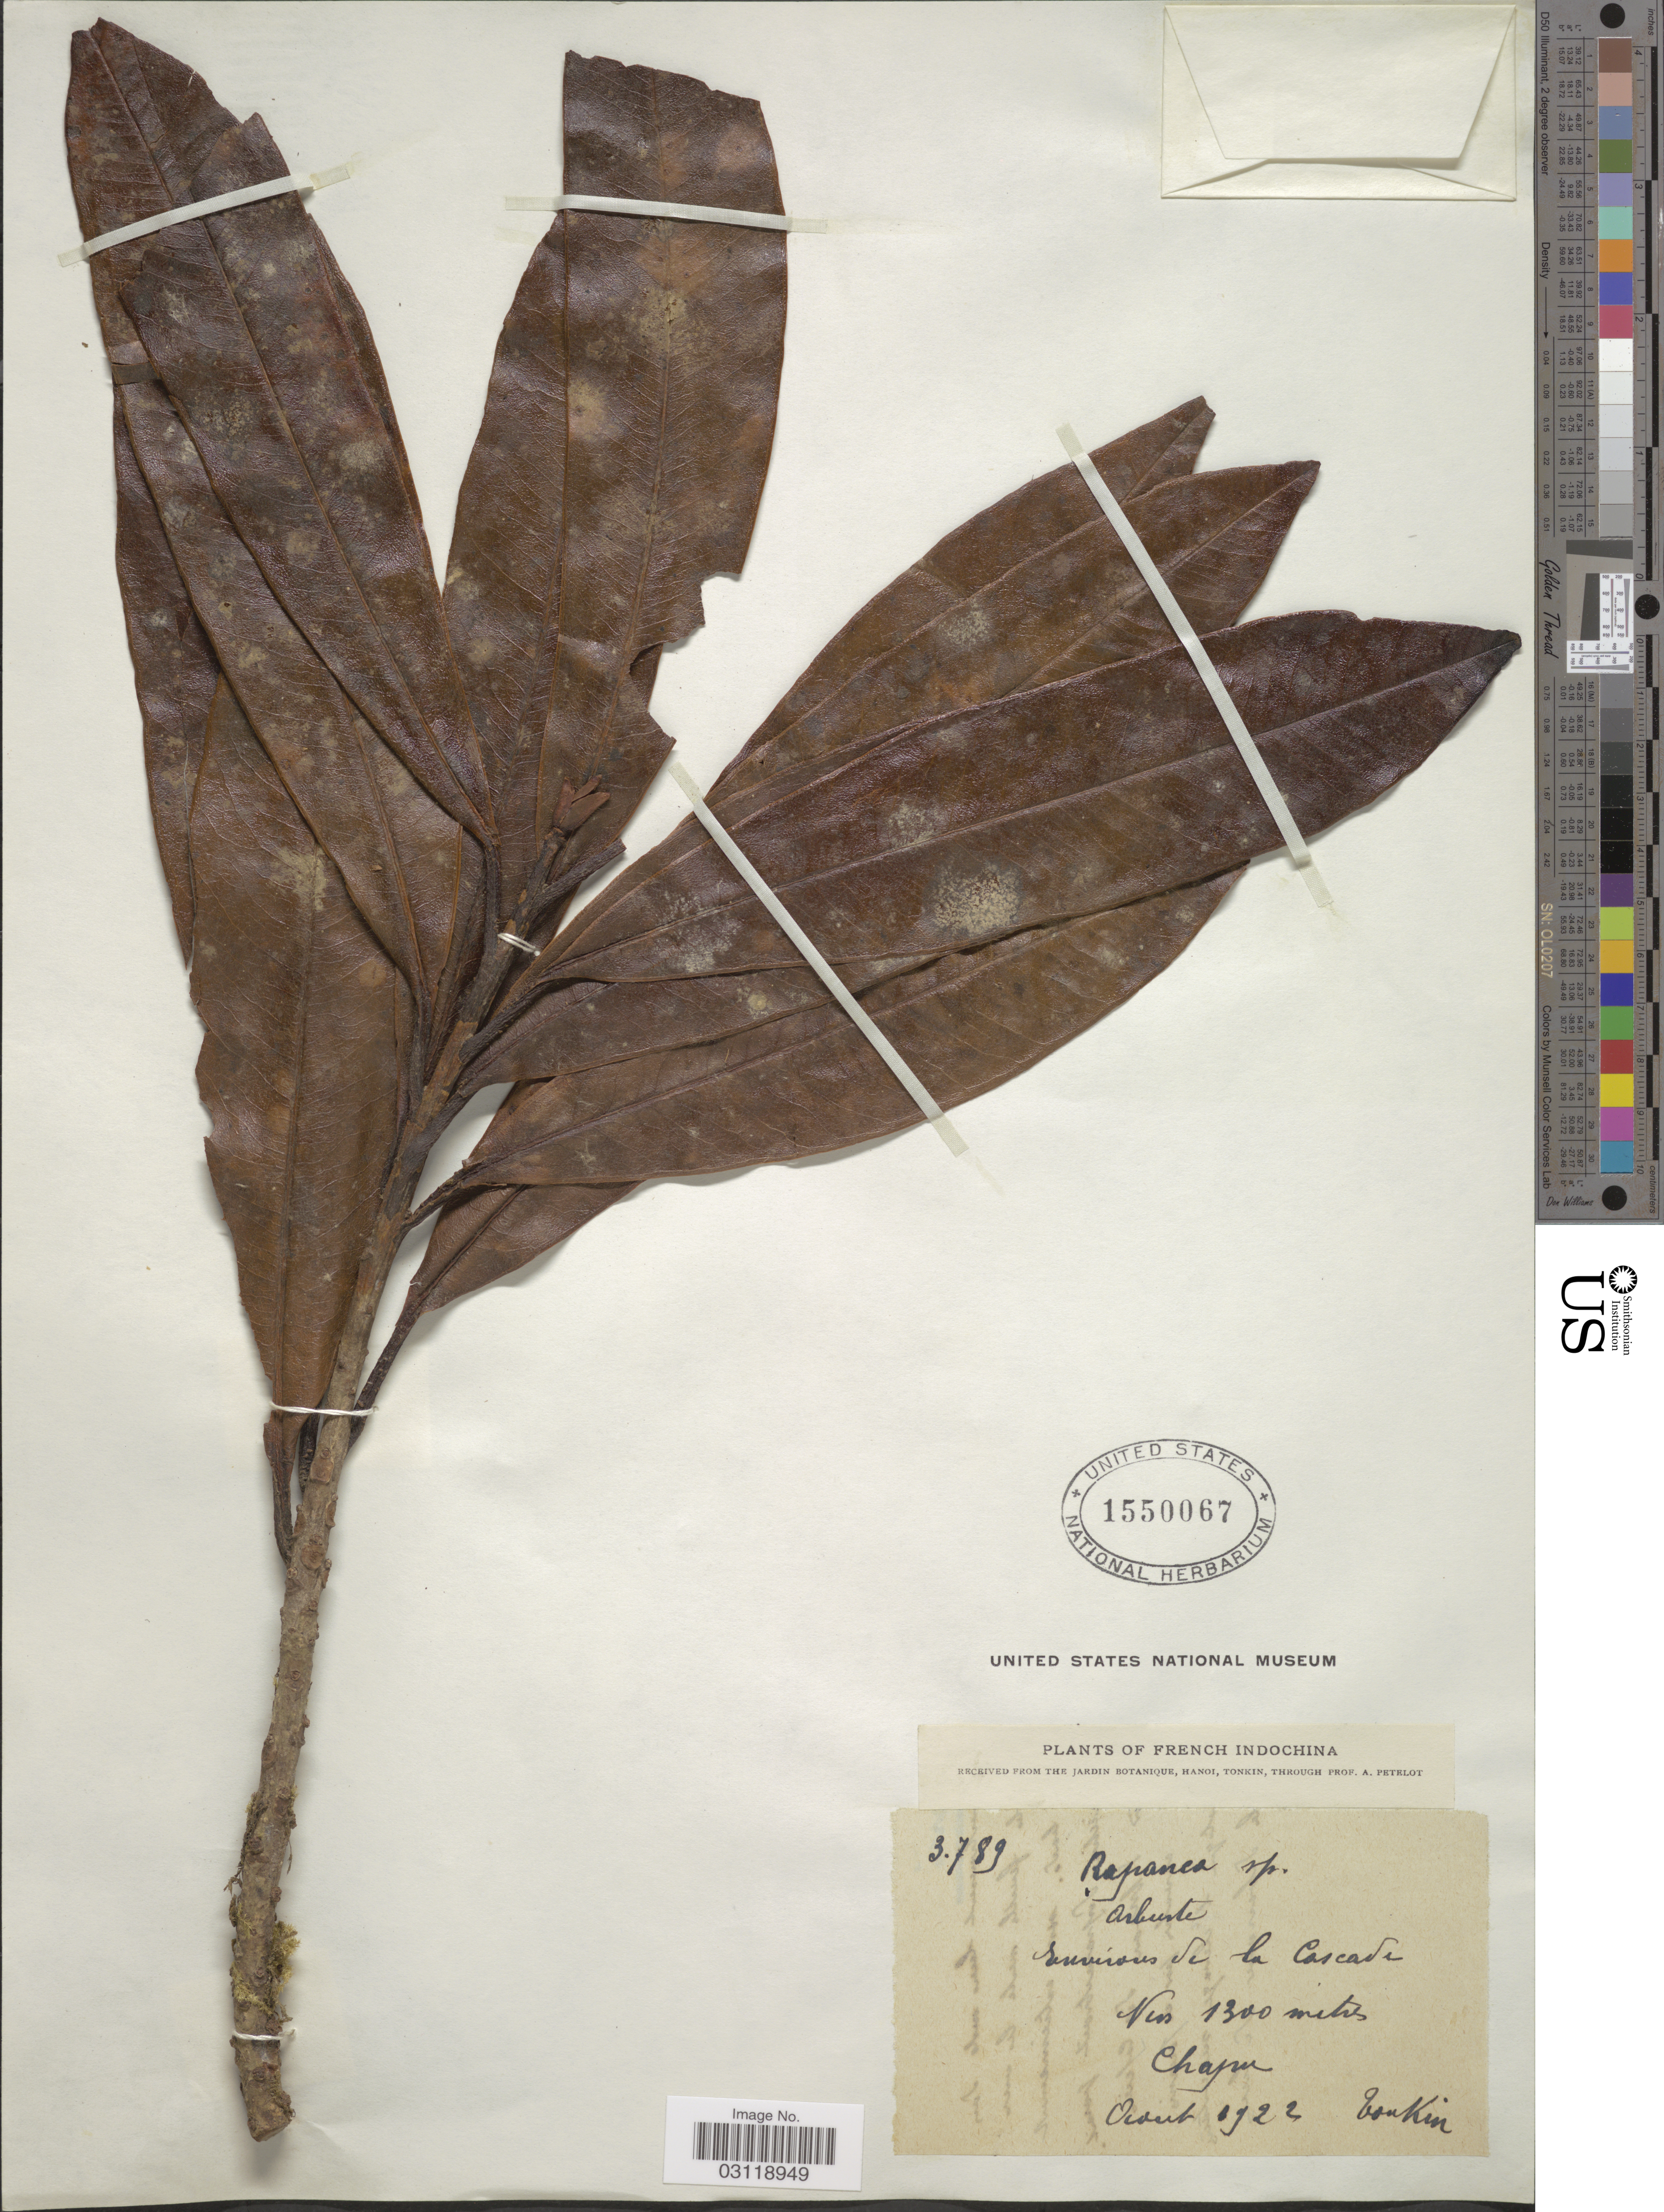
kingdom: Plantae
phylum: Tracheophyta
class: Magnoliopsida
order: Ericales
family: Primulaceae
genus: Rapanea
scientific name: Rapanea sp.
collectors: A. Petelot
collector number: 3789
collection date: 1922-08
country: Vietnam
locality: French Indochina. Environs de la Cascade. Chapa.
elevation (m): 1300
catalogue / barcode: US 1550067